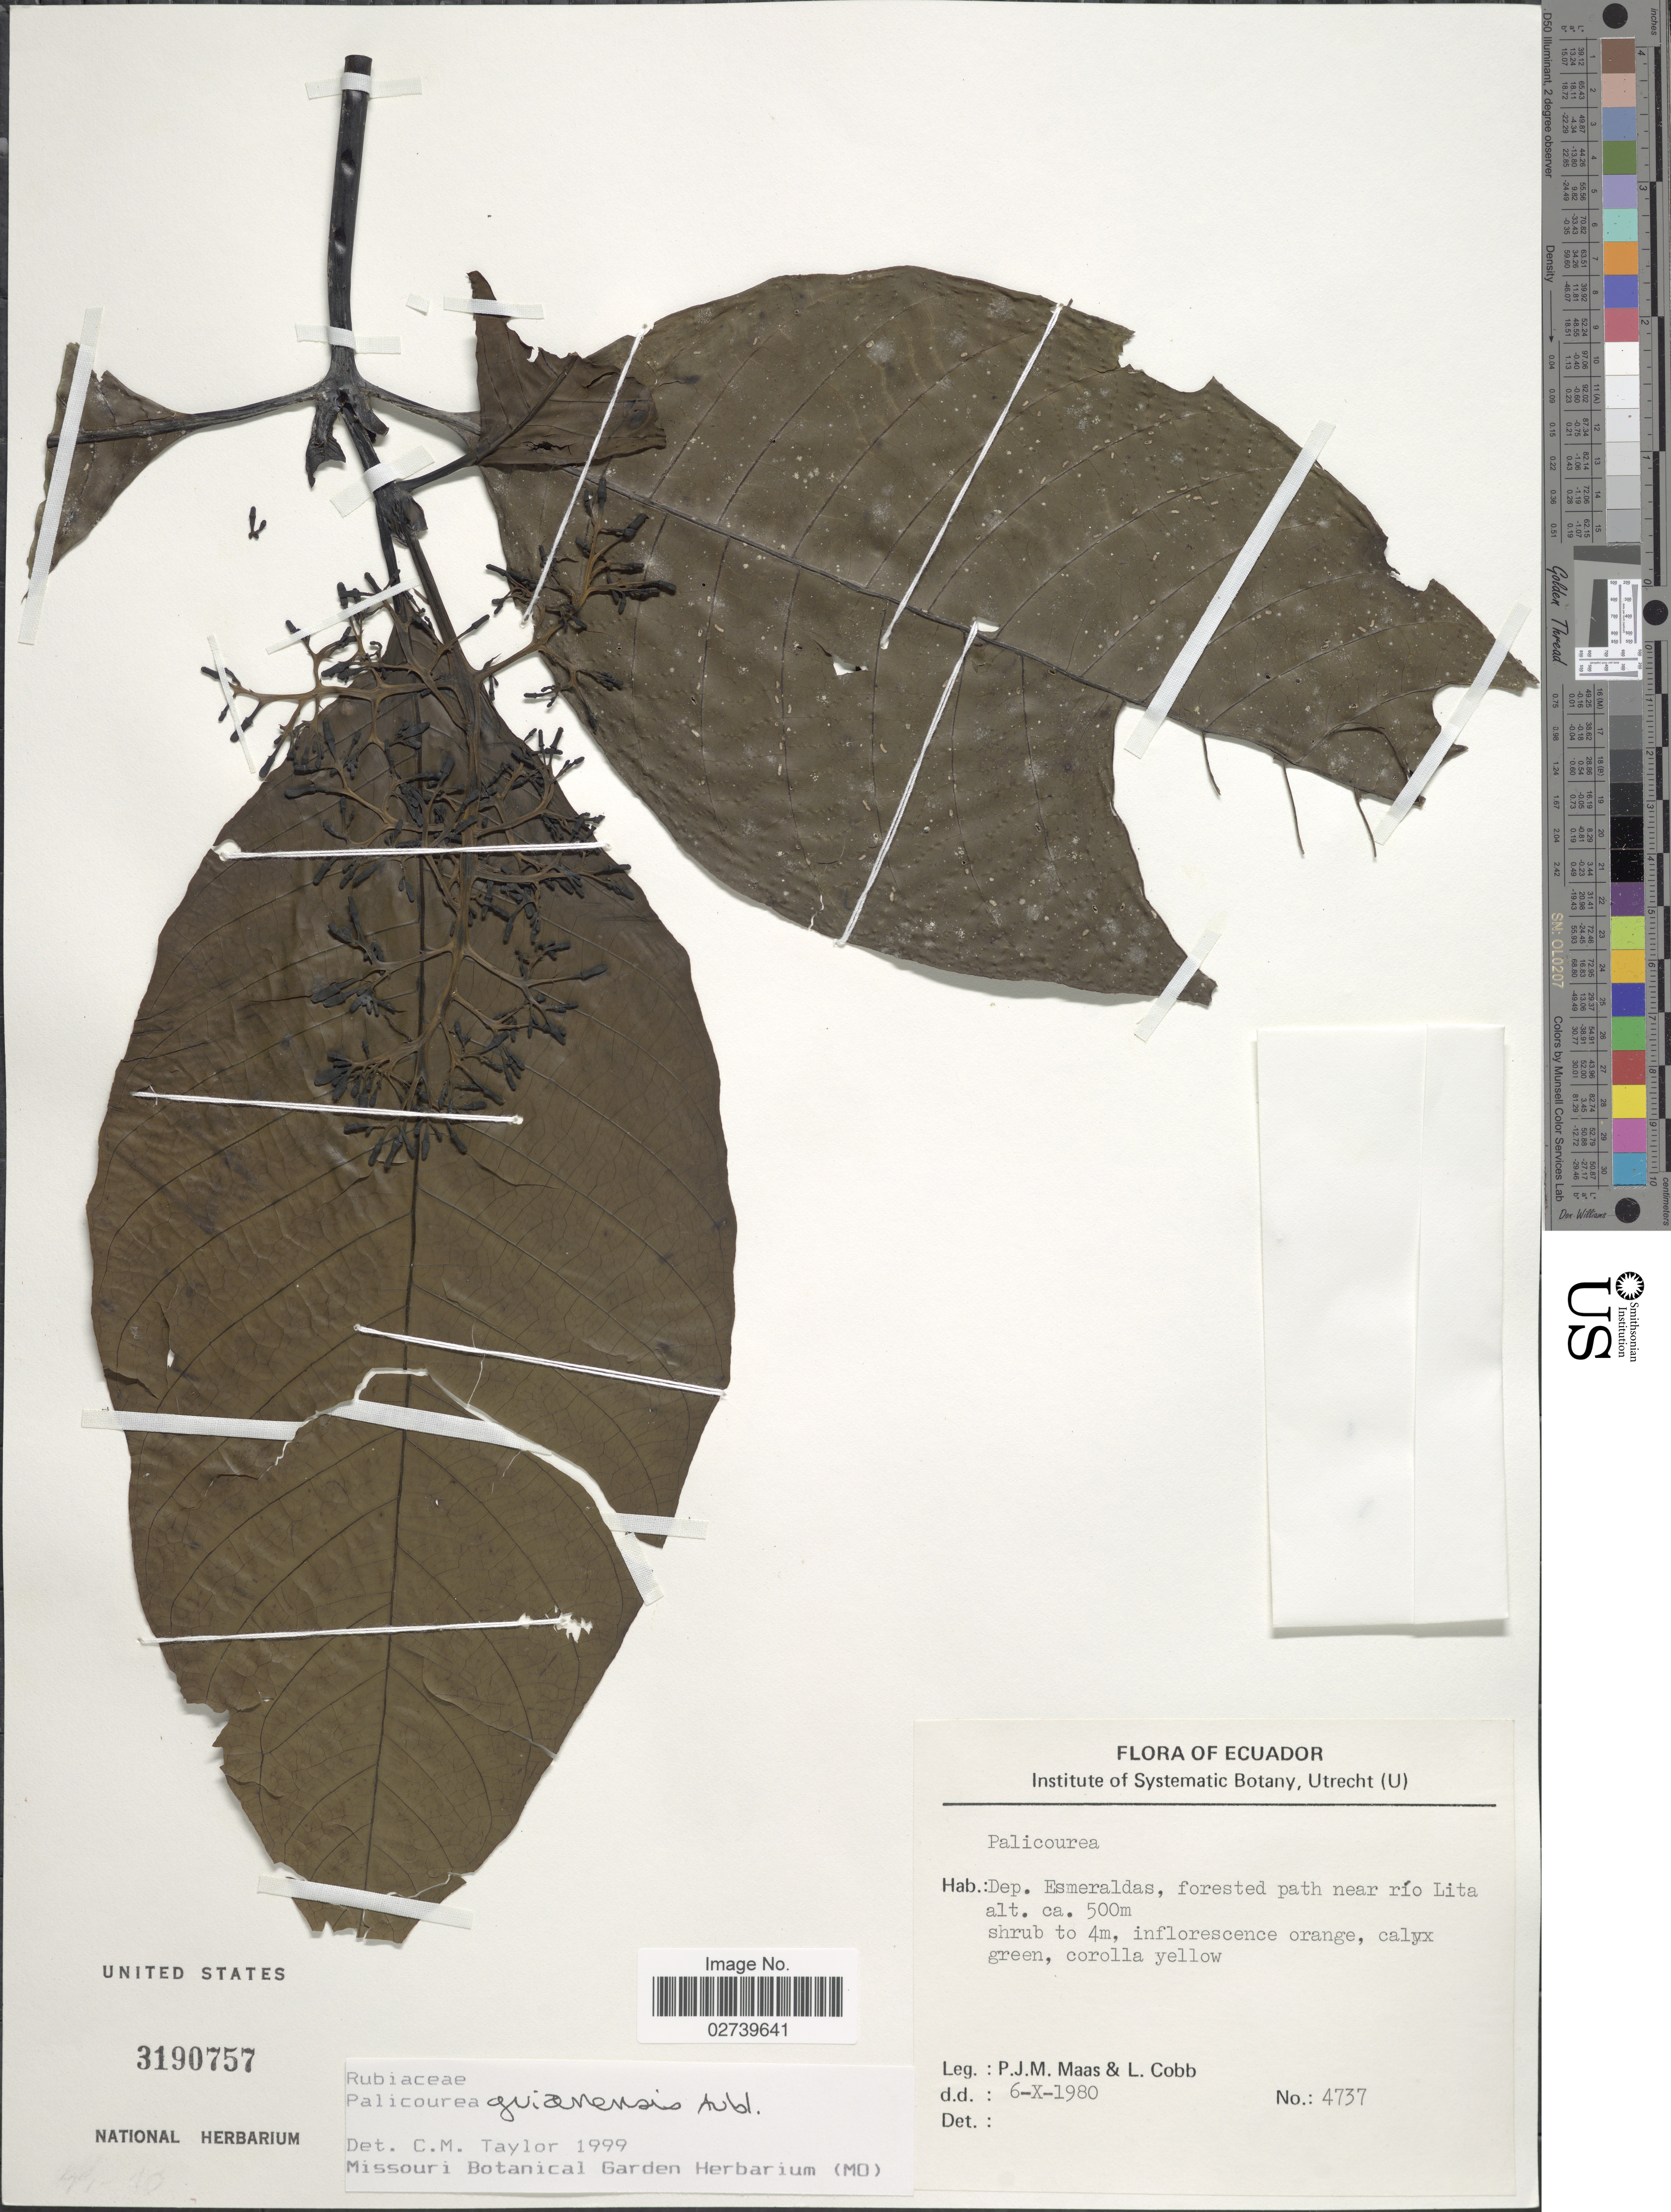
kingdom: Plantae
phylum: Tracheophyta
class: Magnoliopsida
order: Gentianales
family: Rubiaceae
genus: Palicourea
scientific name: Palicourea guianensis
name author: Aubl.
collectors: P. Maas & L. Cobb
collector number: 4737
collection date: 1980-10-06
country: Ecuador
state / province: Esmeraldas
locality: Forested path near rio Lita.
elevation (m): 500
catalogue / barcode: US 3190757